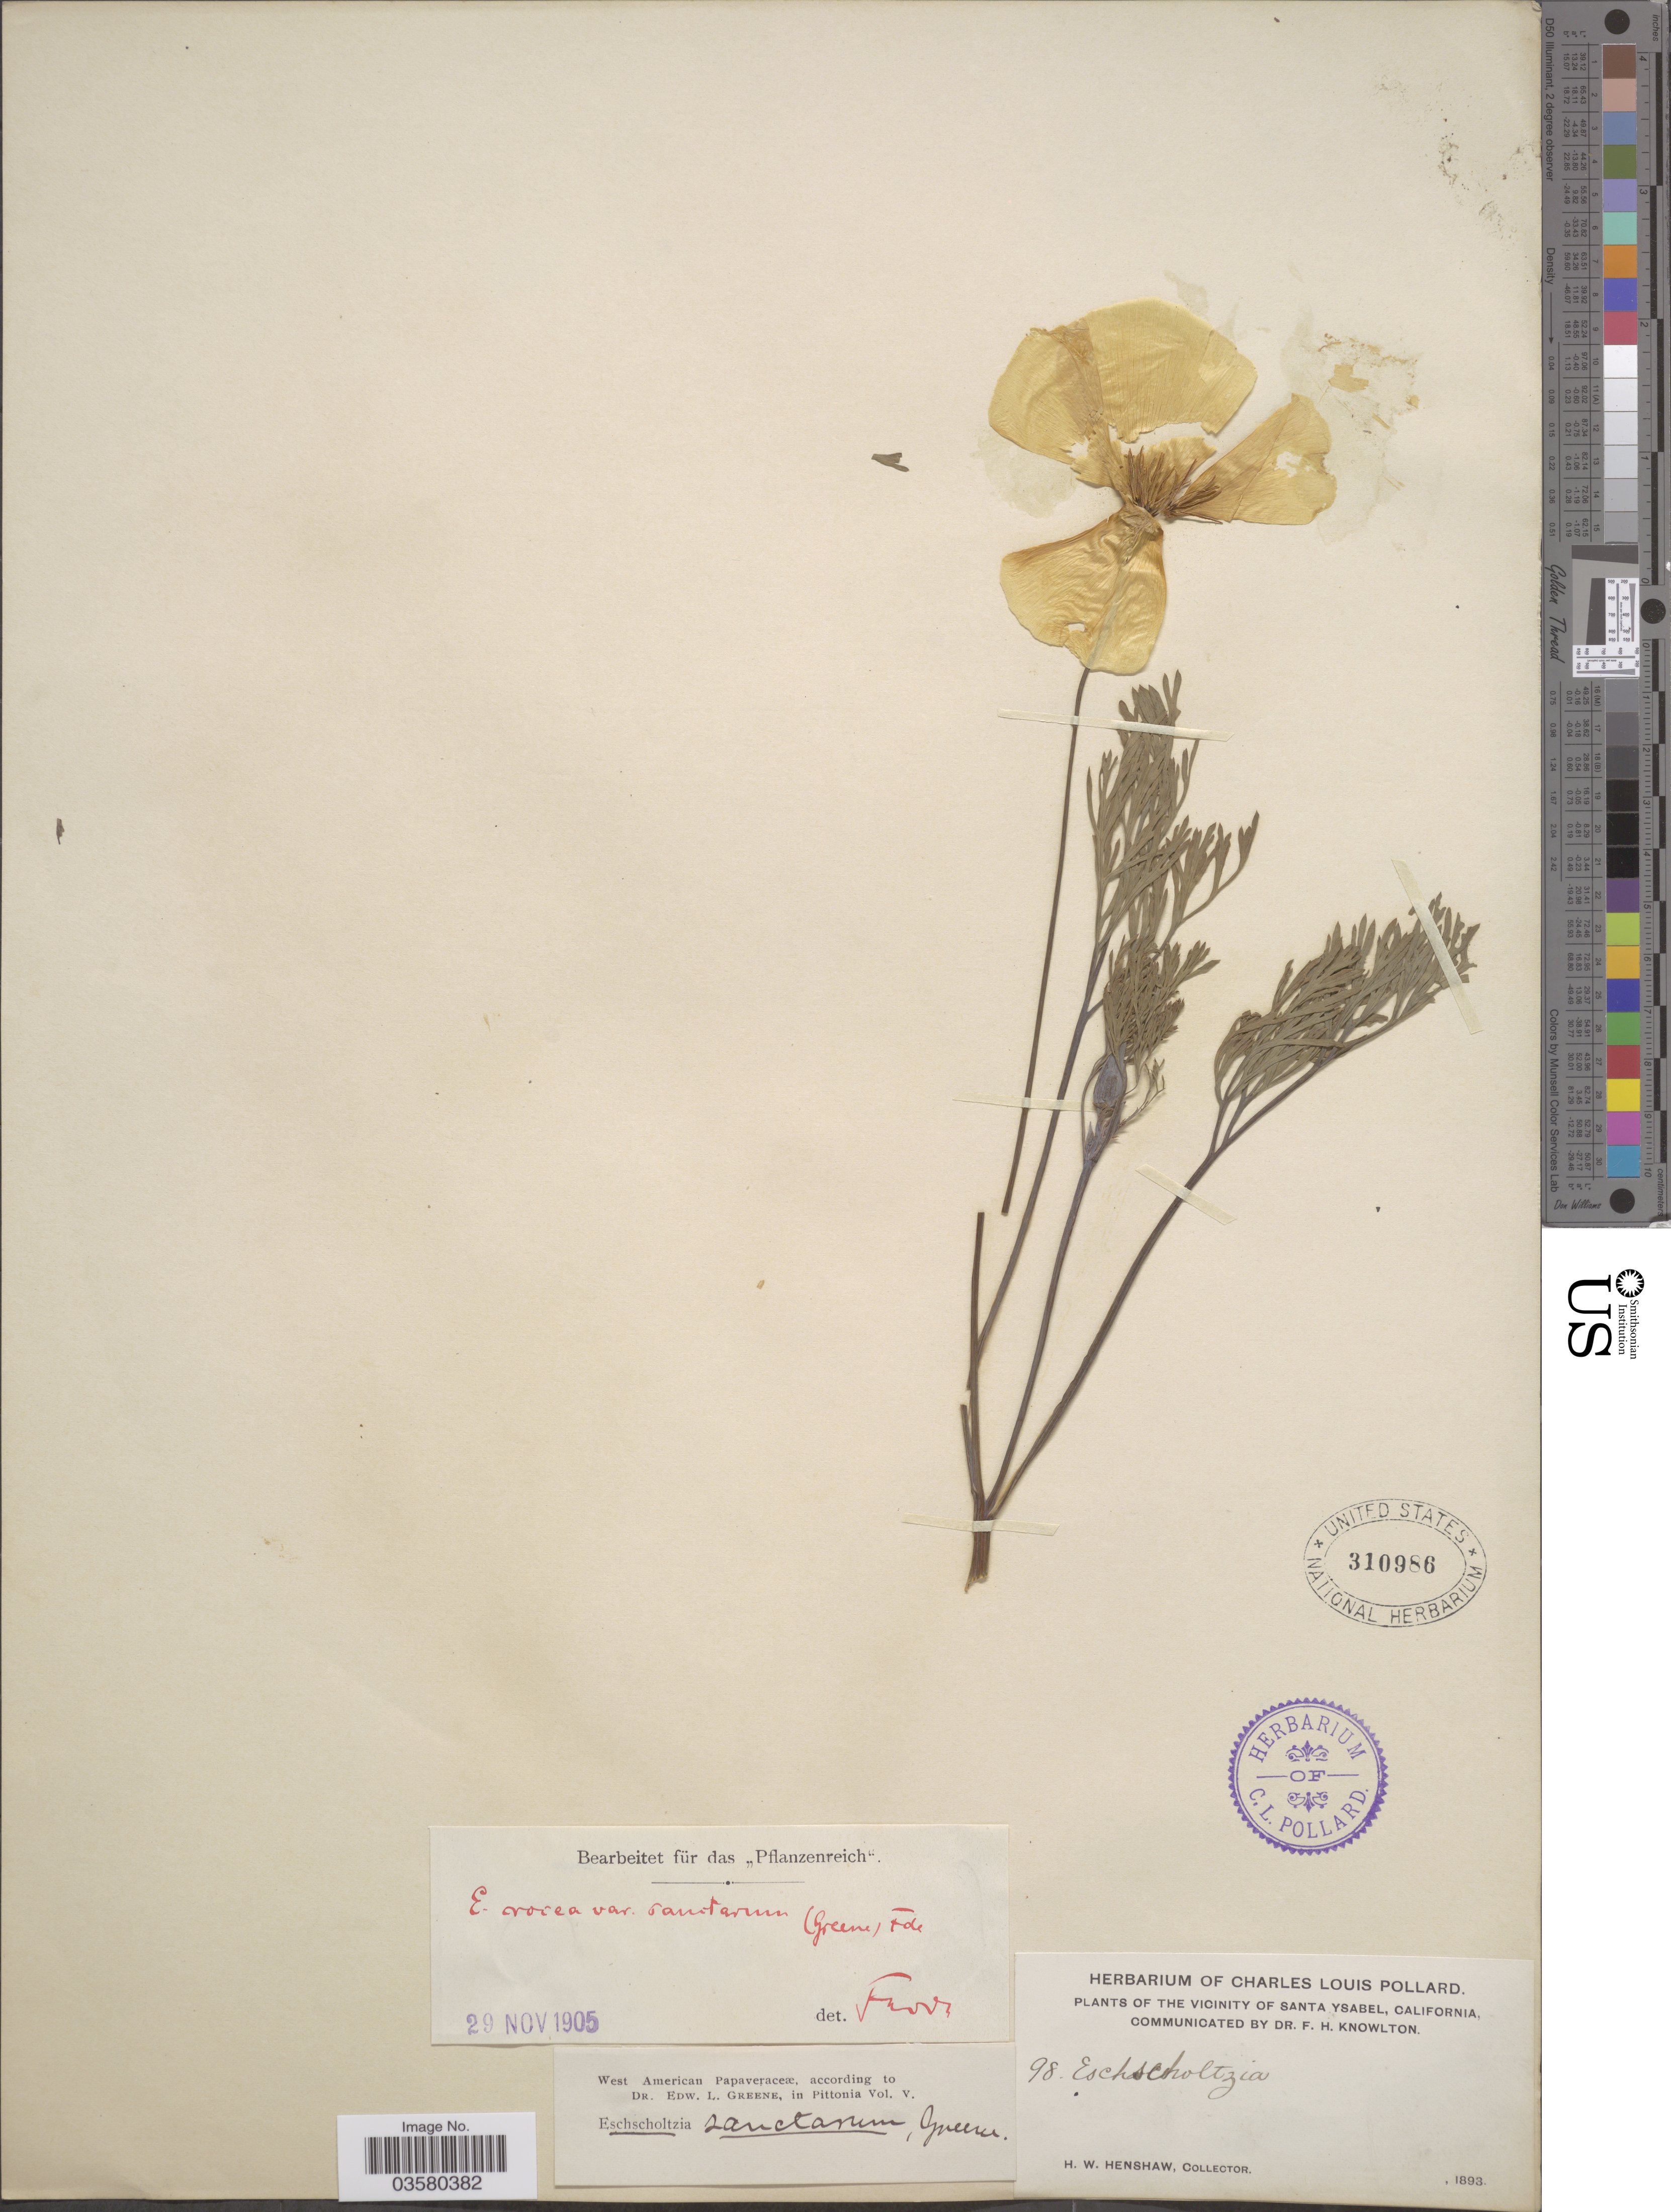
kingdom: Plantae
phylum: Tracheophyta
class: Magnoliopsida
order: Ranunculales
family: Papaveraceae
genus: Eschscholzia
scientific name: Eschscholzia californica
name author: Cham.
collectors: H. Henshaw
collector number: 98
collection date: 1893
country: United States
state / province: California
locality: The vicinity of Santa Ysabel.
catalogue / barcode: US 310986